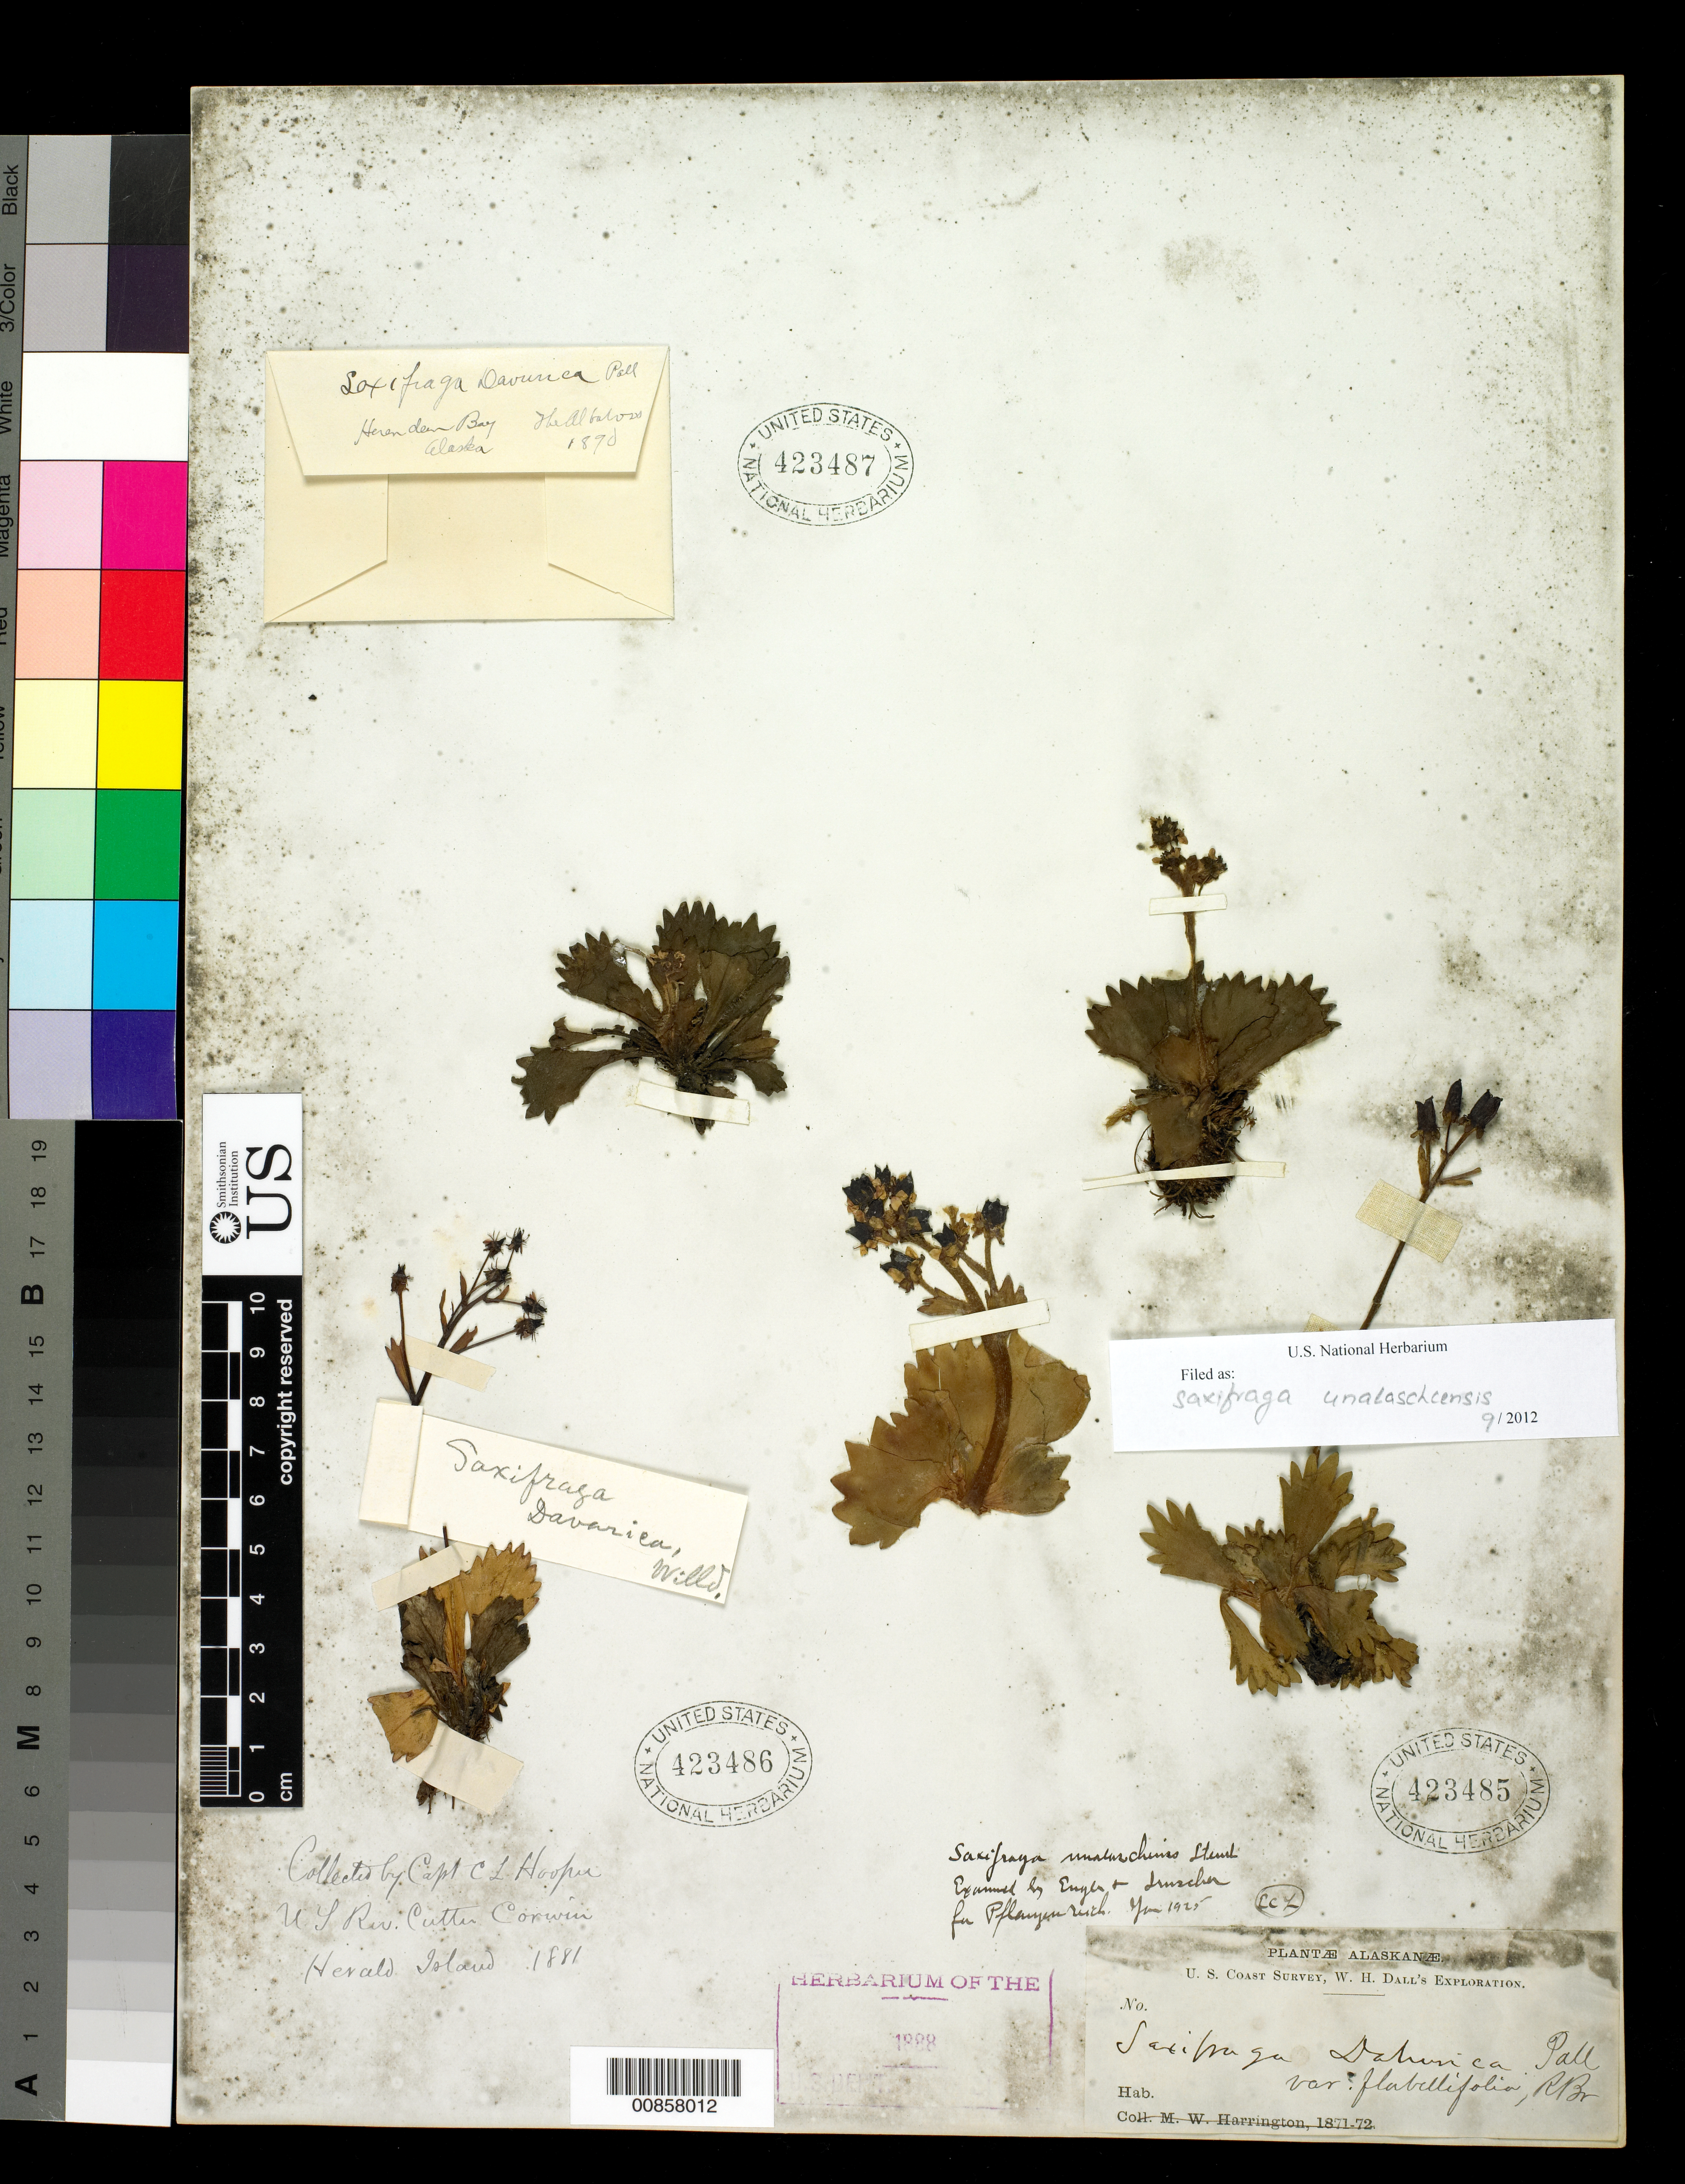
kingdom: Plantae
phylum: Tracheophyta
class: Magnoliopsida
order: Saxifragales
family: Saxifragaceae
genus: Micranthes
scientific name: Micranthes unalaschcensis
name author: (Sternb.) Gornall & H. Ohba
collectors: "The Albatross"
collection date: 1890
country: United States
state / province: Alaska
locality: Herendeen Bay.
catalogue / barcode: US 423487-3